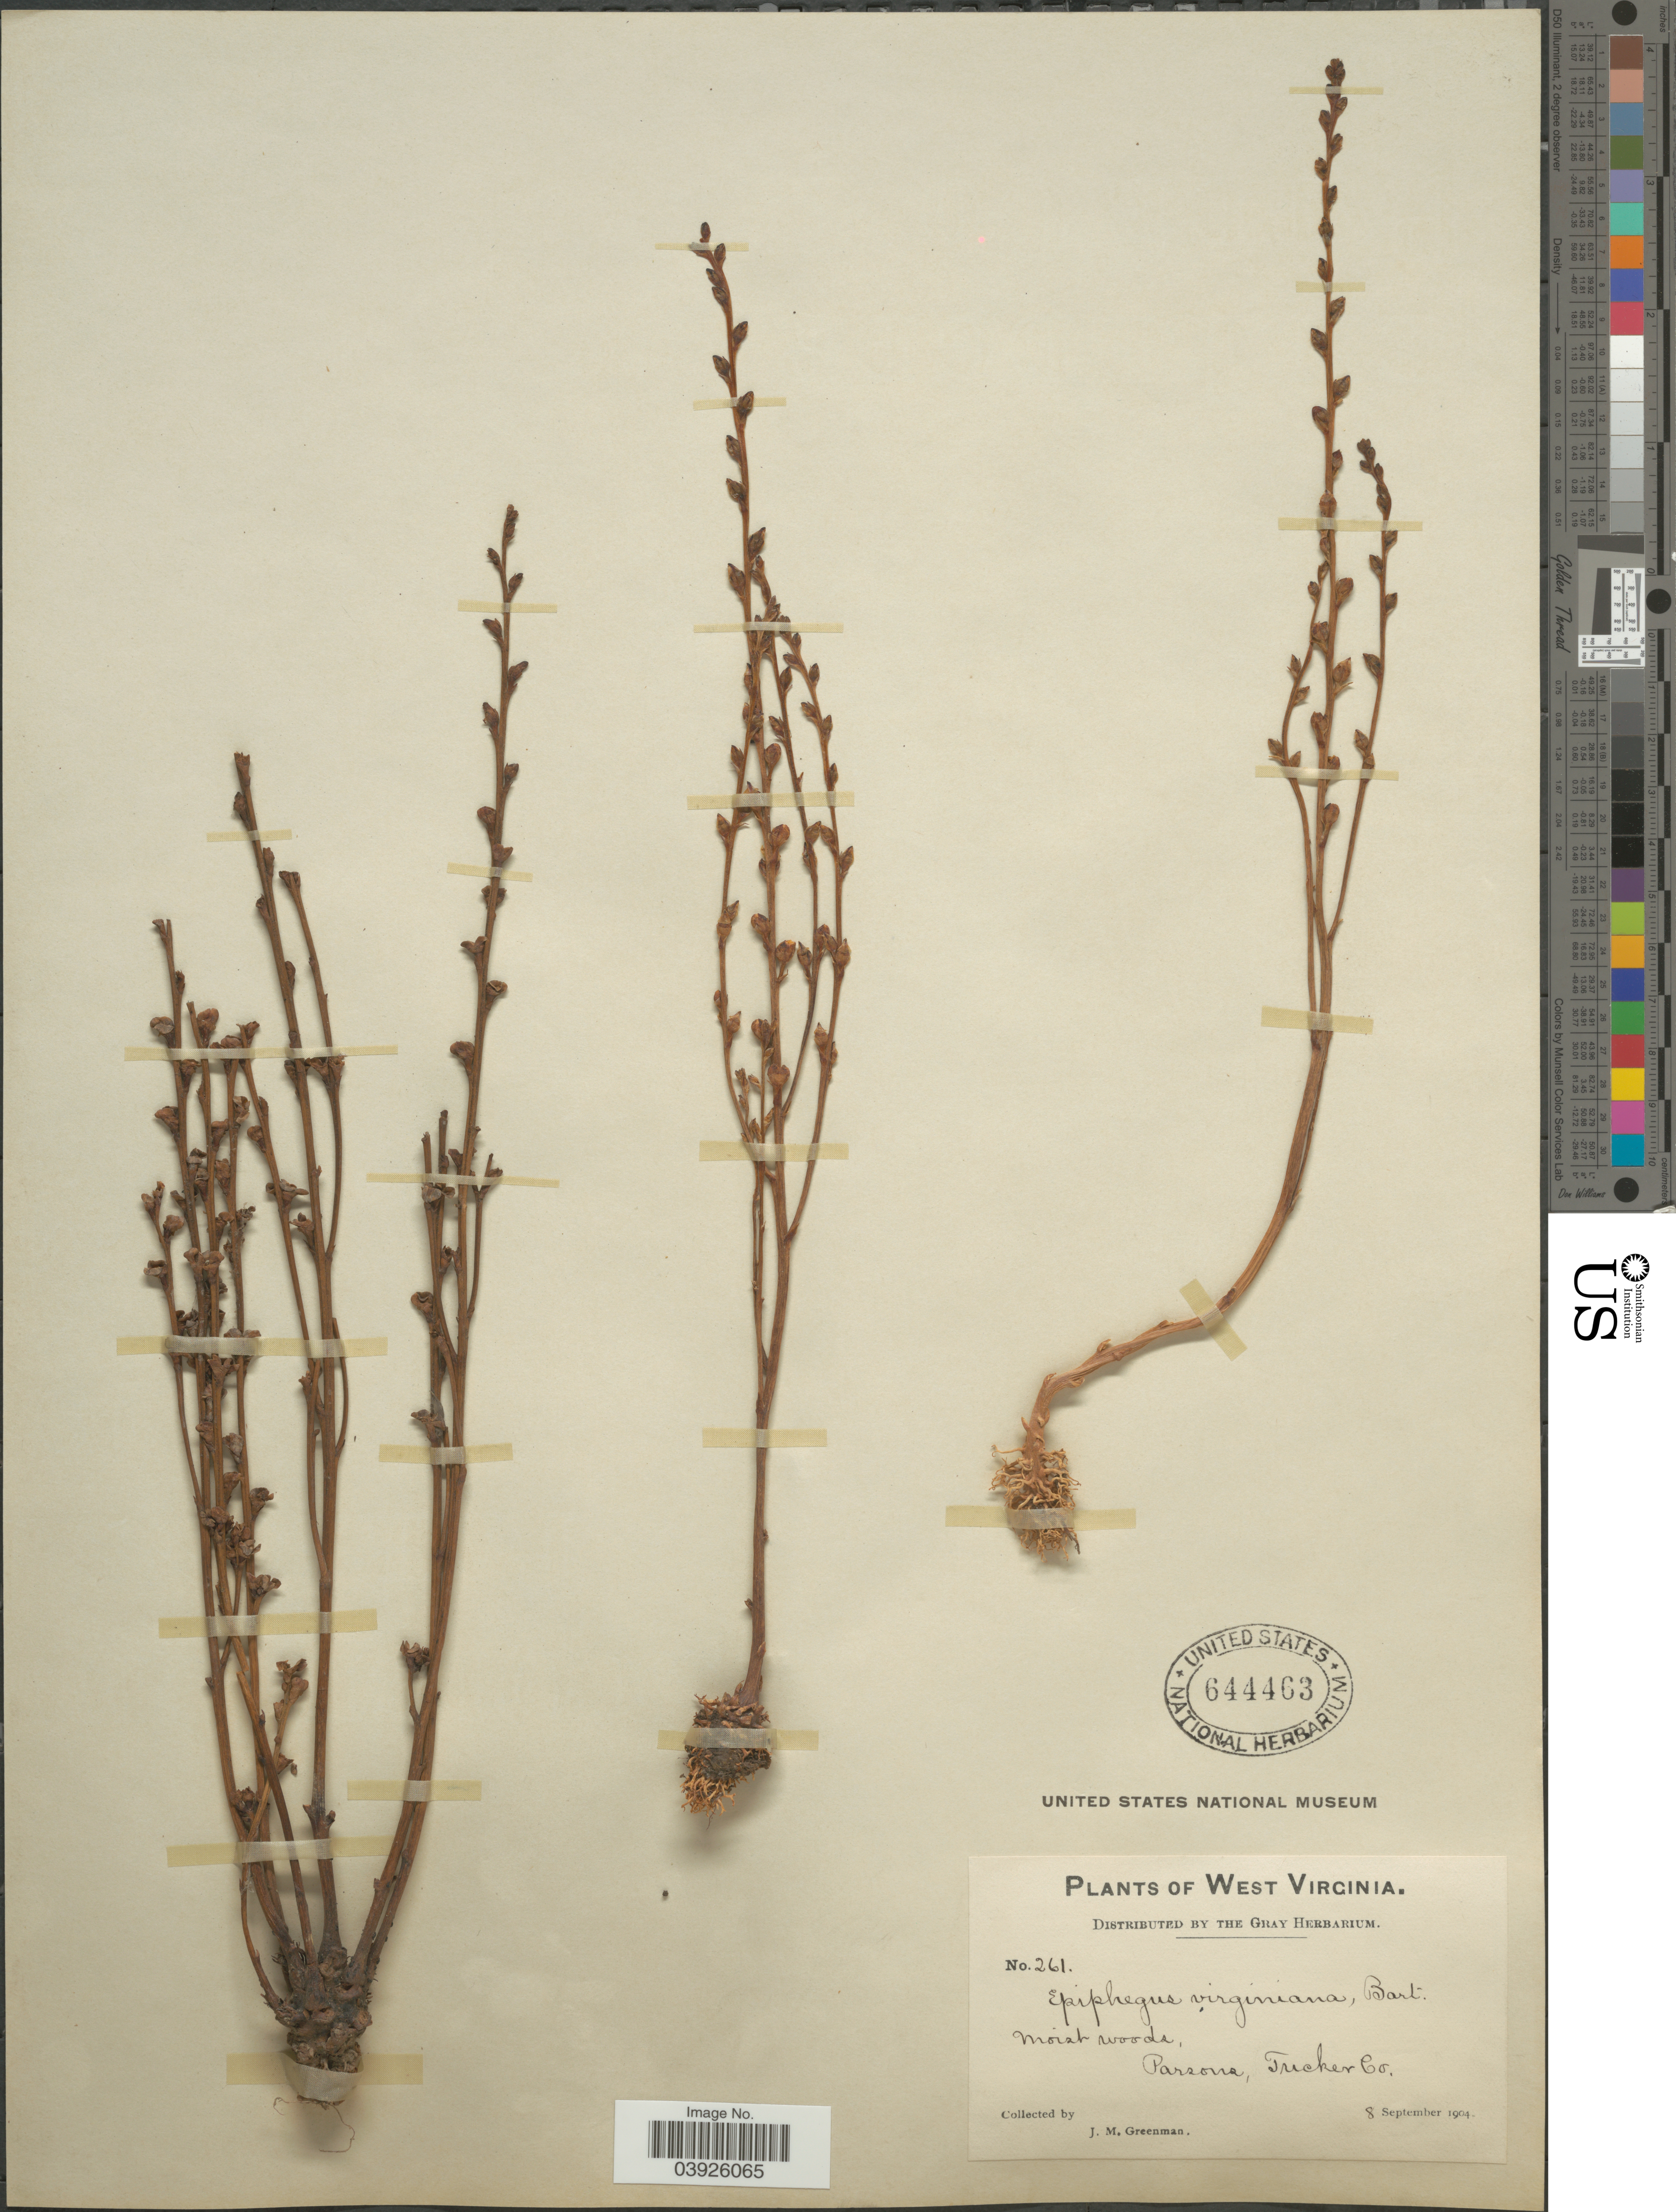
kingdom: Plantae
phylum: Tracheophyta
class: Magnoliopsida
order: Lamiales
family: Orobanchaceae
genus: Epifagus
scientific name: Epifagus virginiana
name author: (L.) W.P.C. Barton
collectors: J. M. Greenman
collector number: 261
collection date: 1904-09-08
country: United States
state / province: West Virginia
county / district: Tucker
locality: Parsons, Tucker Co.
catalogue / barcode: US 644463